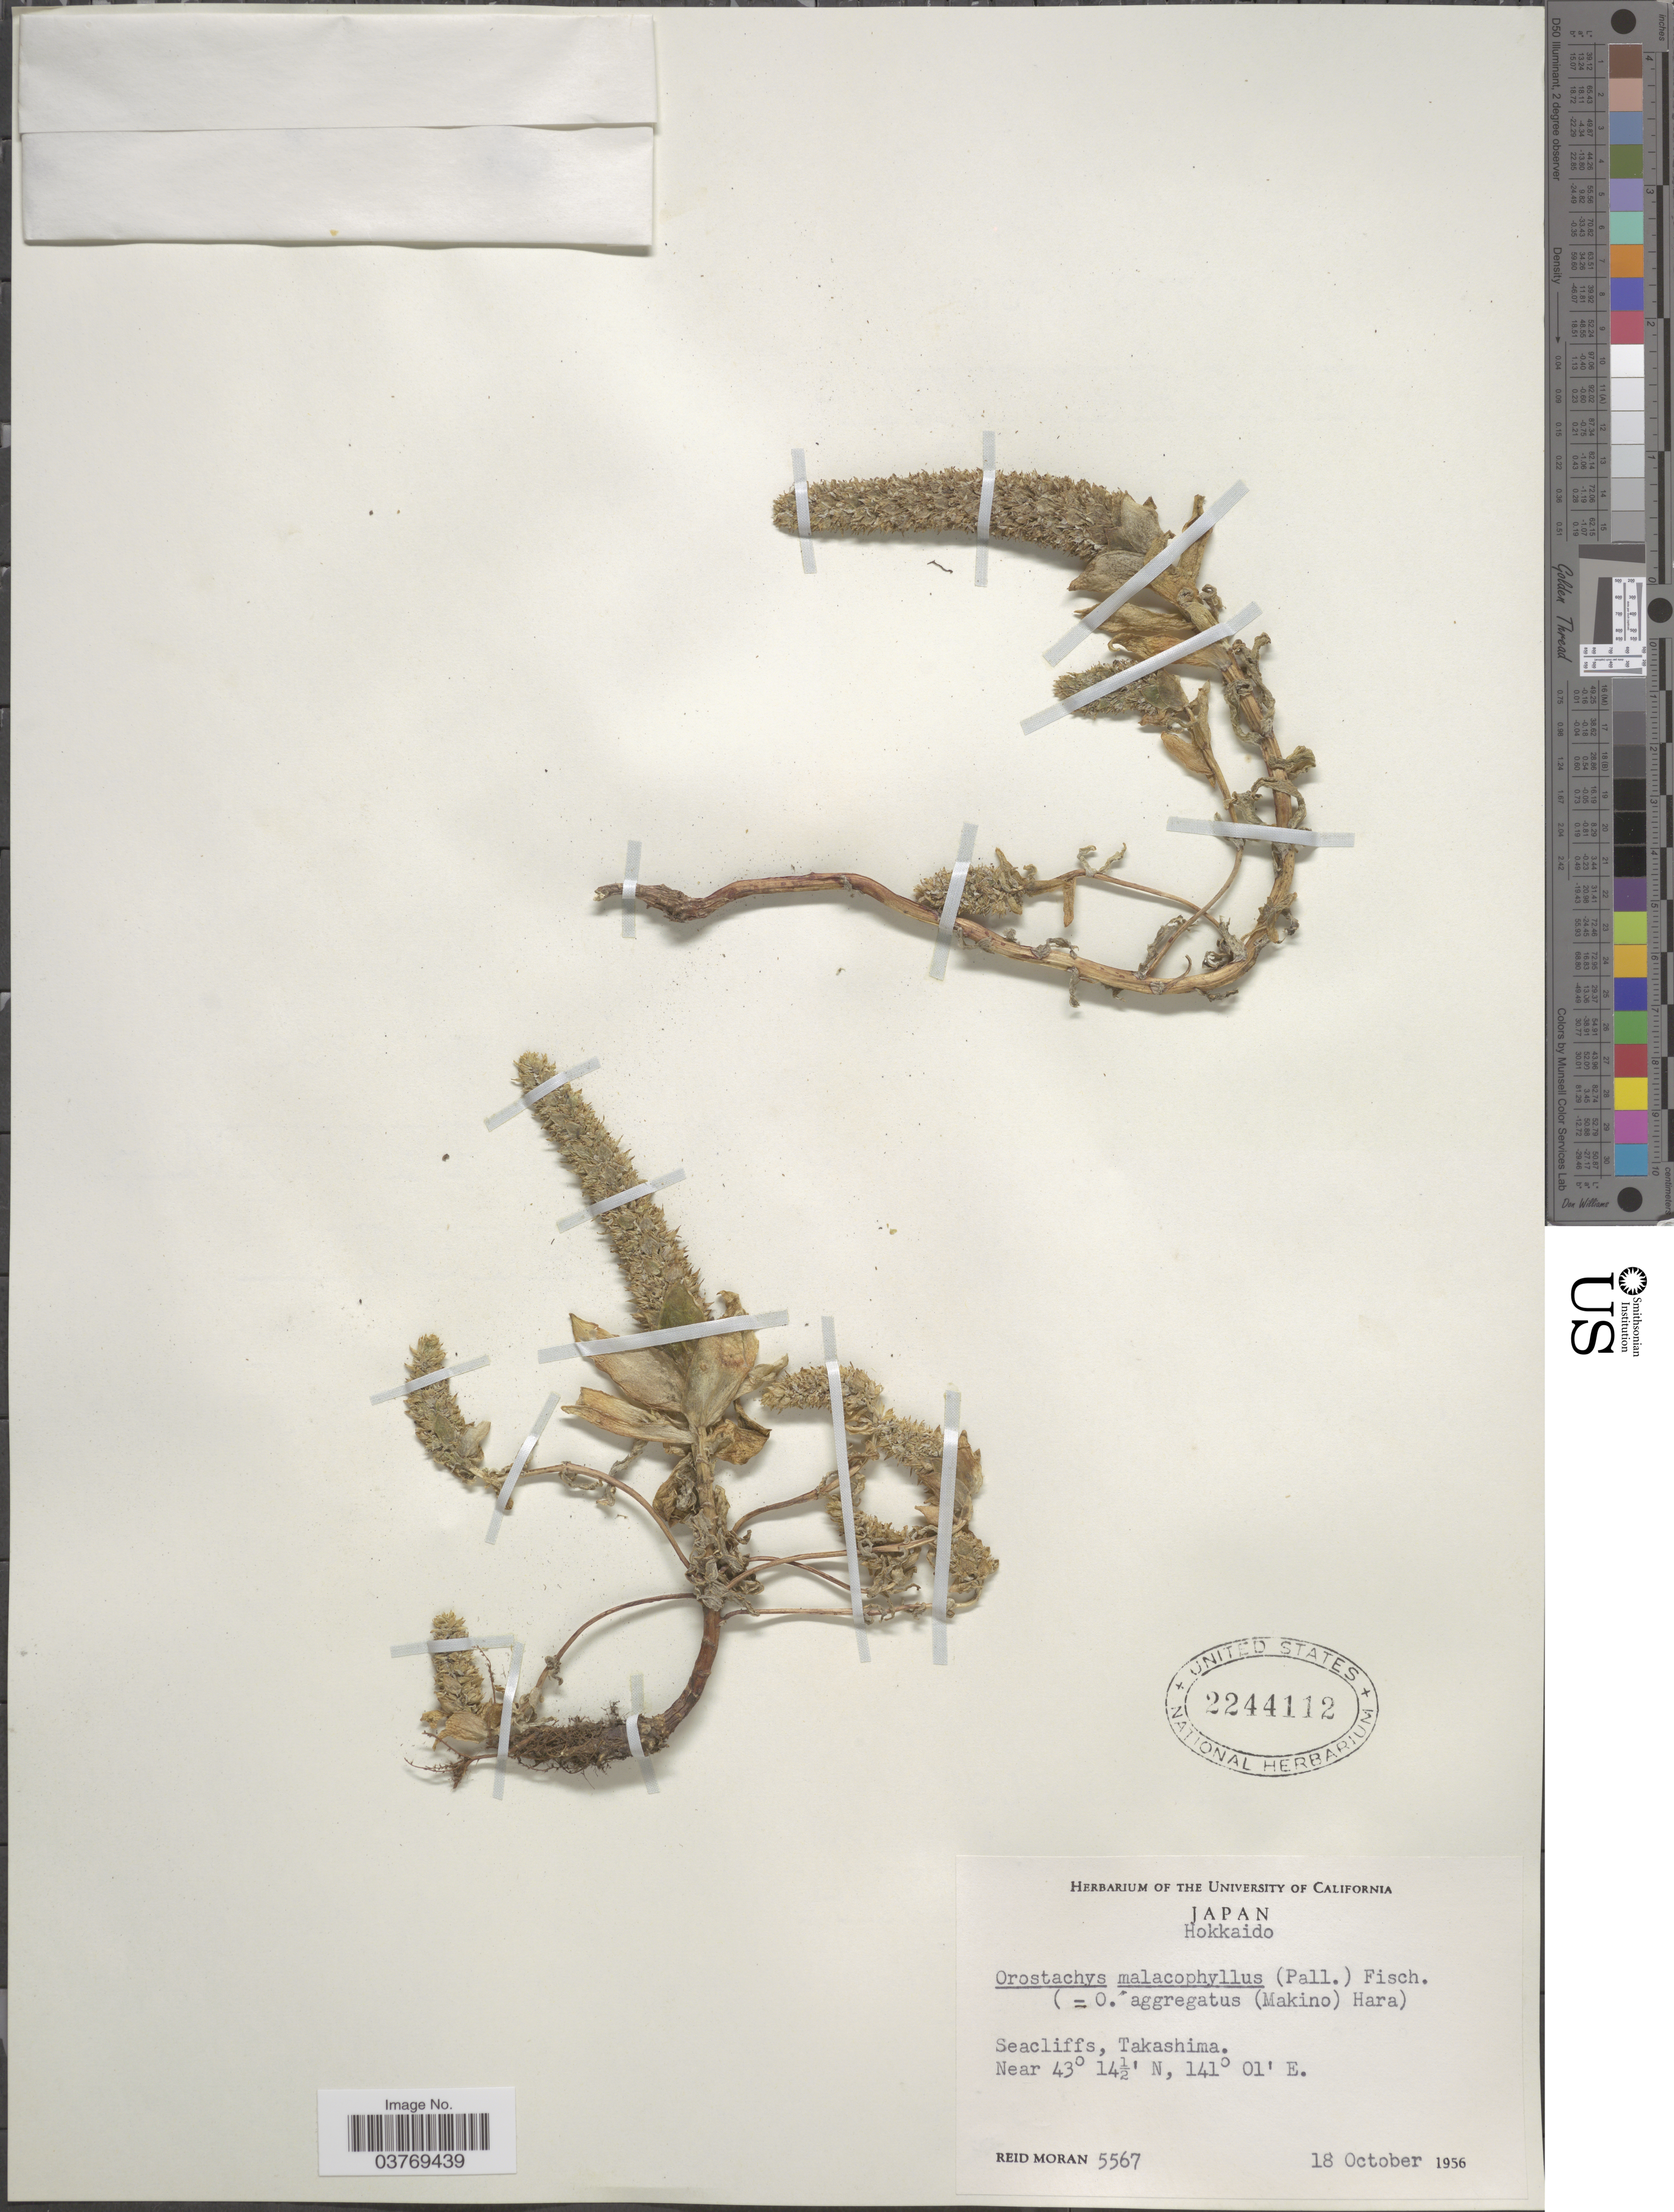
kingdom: Plantae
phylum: Tracheophyta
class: Magnoliopsida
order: Saxifragales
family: Crassulaceae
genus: Orostachys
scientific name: Orostachys malacophylla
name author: (Pall.) Fisch.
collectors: R. V. Moran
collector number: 5567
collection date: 1956-10-18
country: Japan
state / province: Hokkaidō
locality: Hokkaido. Seacliffs, Takashima.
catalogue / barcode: US 2244112